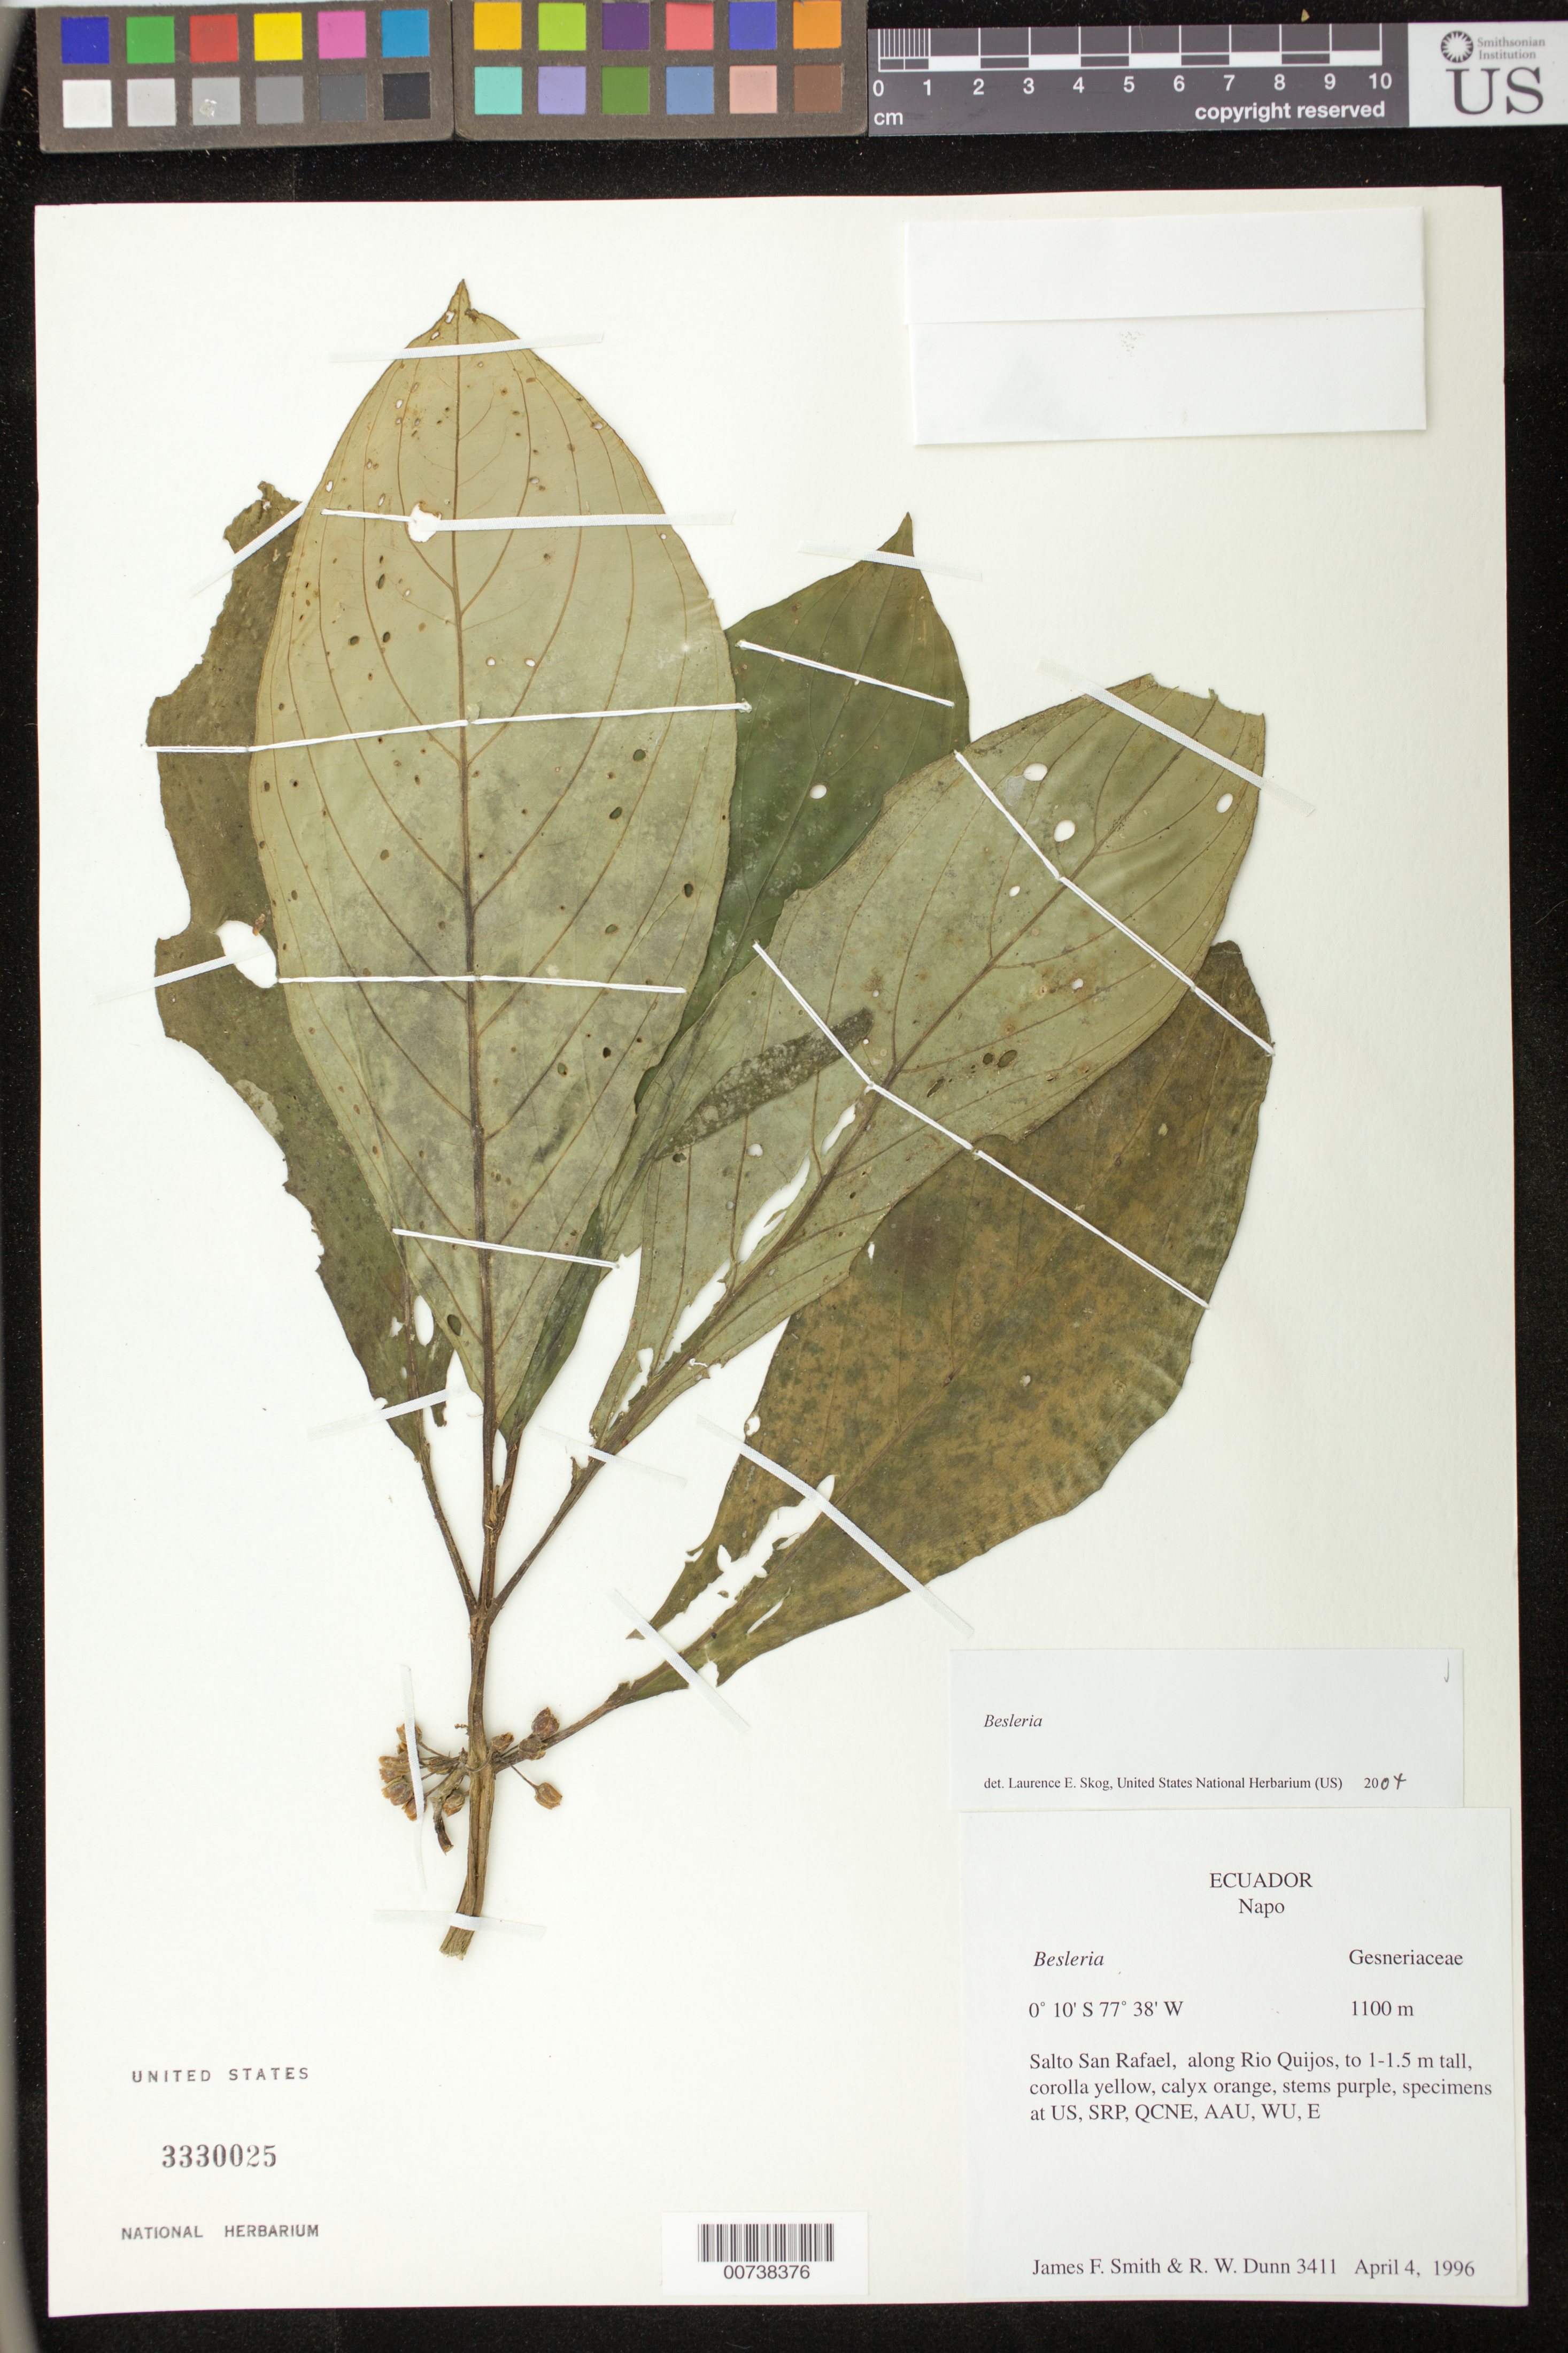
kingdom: Plantae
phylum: Tracheophyta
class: Magnoliopsida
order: Lamiales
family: Gesneriaceae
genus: Besleria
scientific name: Besleria sp.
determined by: Skog, Laurence E.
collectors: J. Smith & R. Dunn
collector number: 3411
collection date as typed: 04 Apr 1996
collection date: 1996-04-04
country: Ecuador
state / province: Napo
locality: Salto San Rafael, along Rio Quijos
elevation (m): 1100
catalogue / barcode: US 3330025